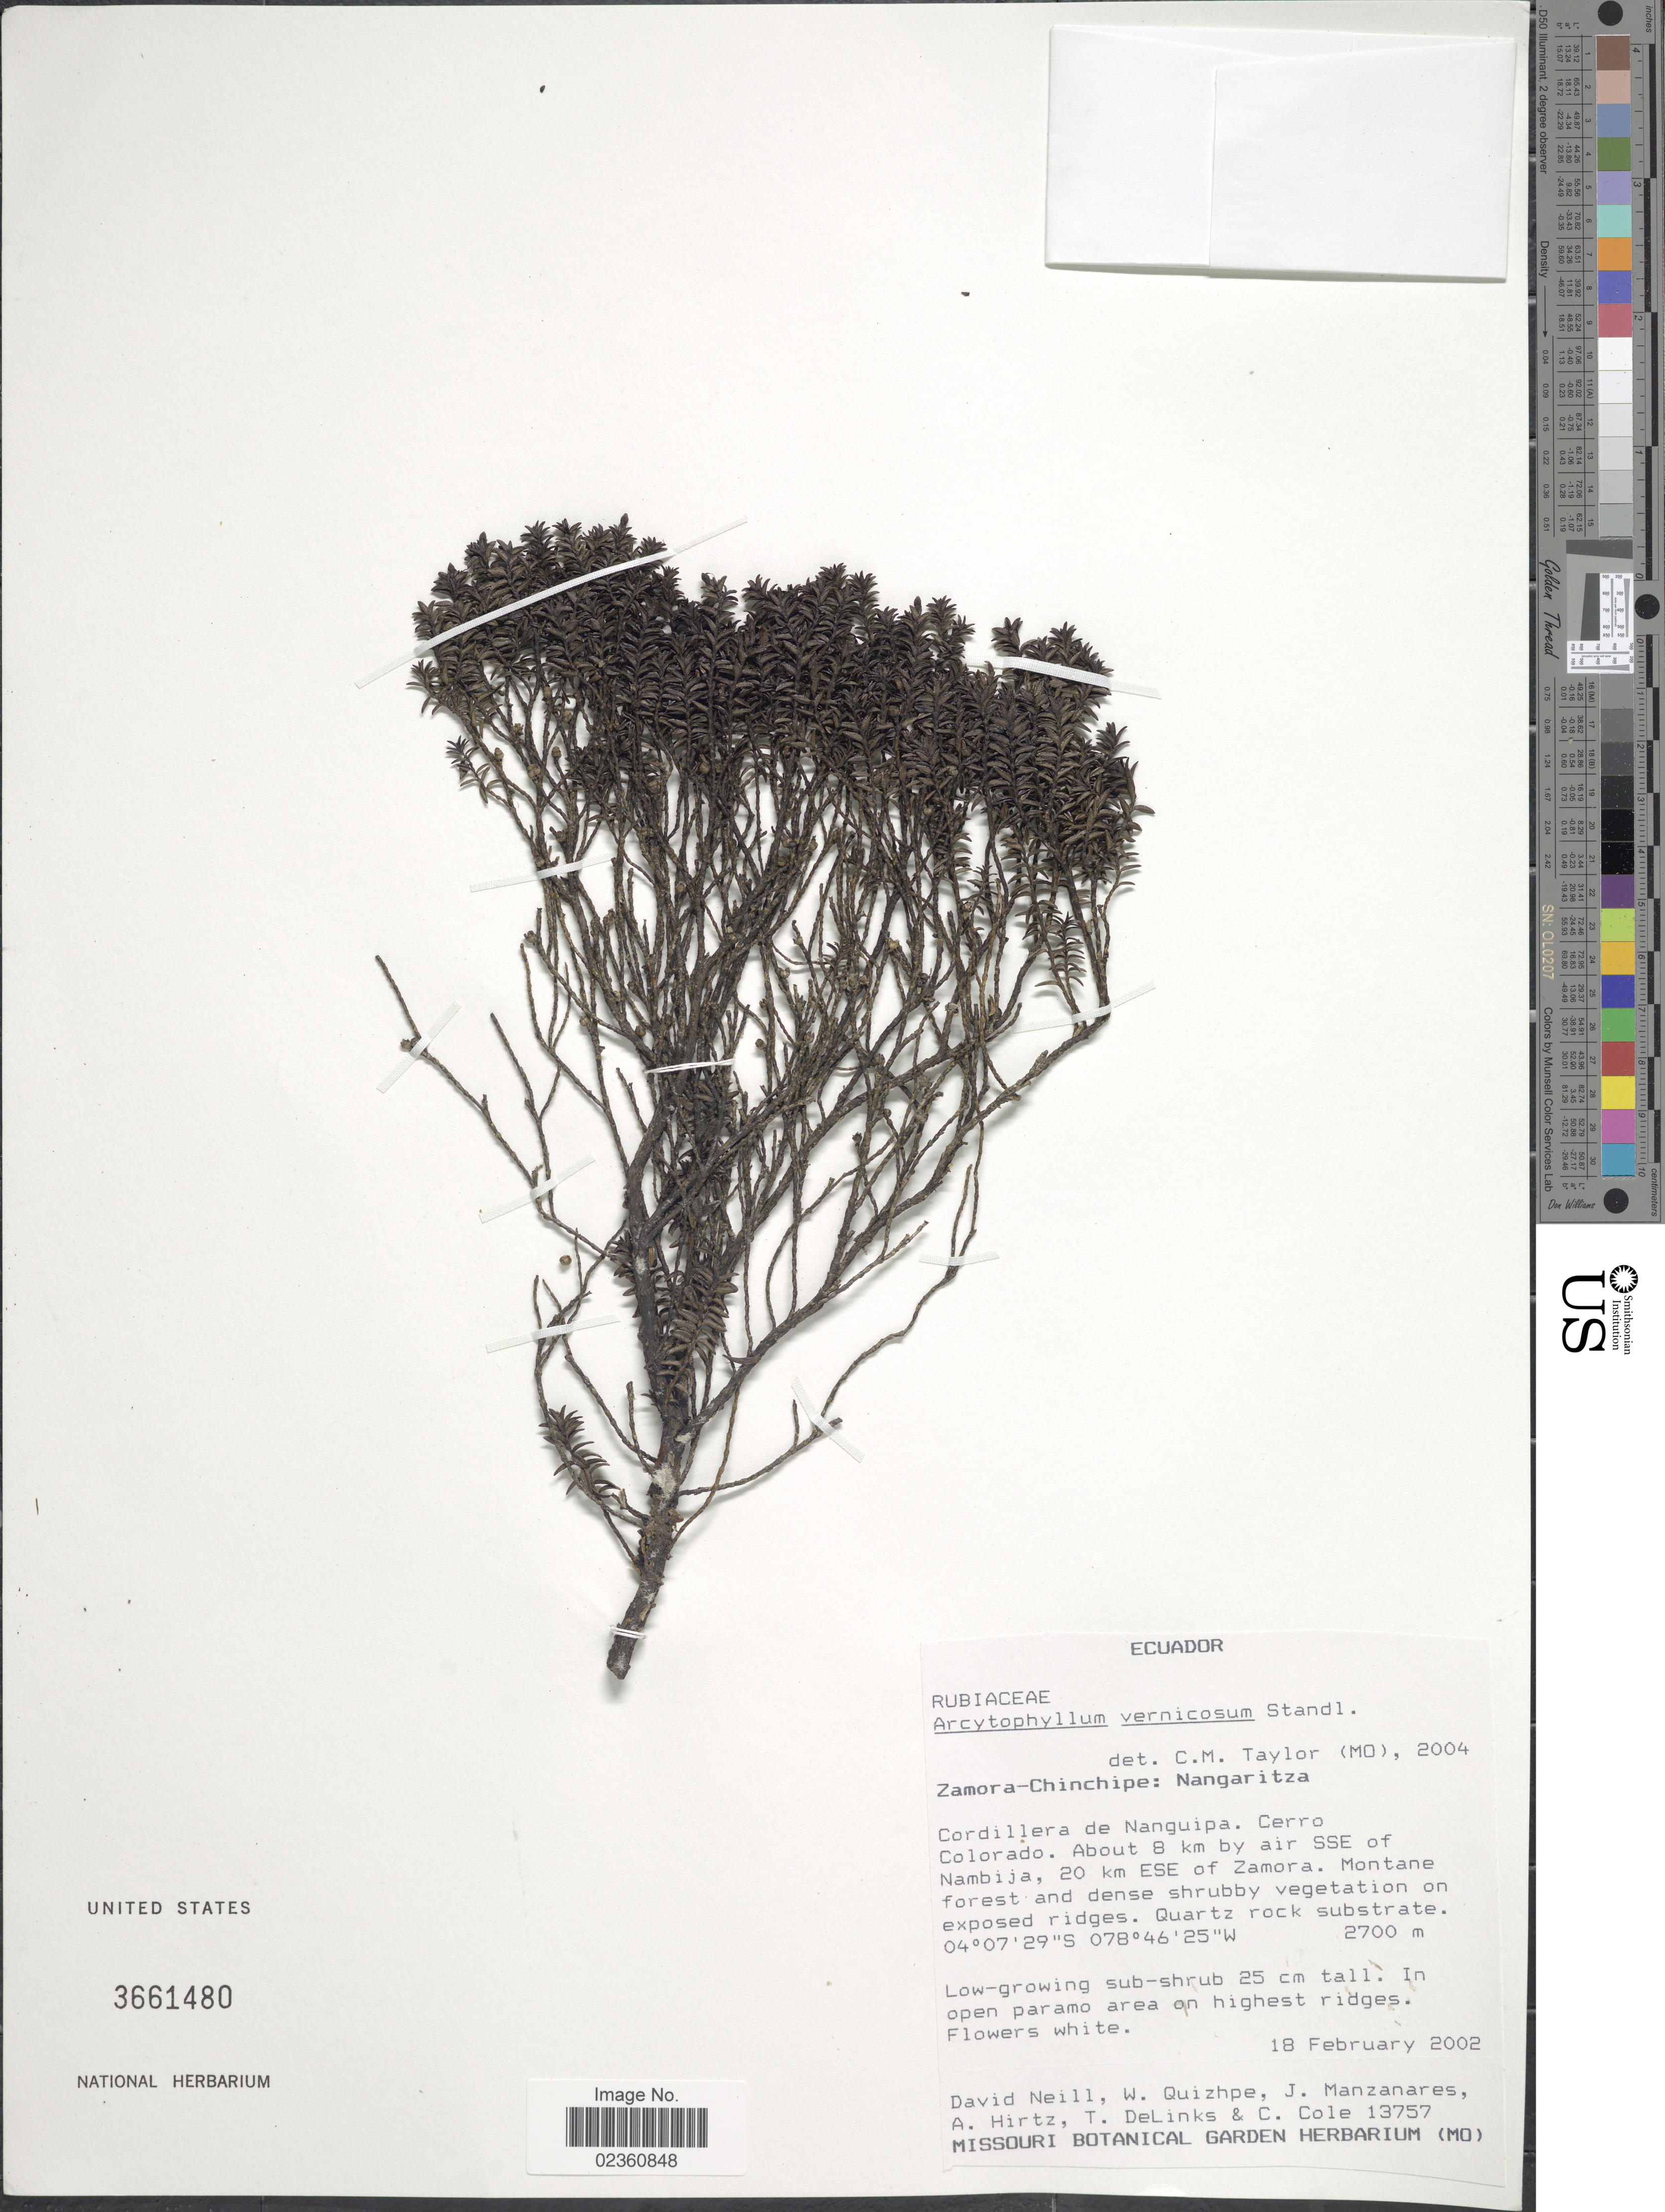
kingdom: Plantae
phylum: Tracheophyta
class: Magnoliopsida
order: Gentianales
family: Rubiaceae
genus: Arcytophyllum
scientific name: Arcytophyllum vernicosum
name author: Standl.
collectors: D. Neill, W. Quizhpe, J. Manzanares, A. Hirtz & et al.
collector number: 13757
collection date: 2002-02-18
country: Ecuador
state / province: Zamora-Chinchipe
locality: Nangaritza, Cordillera de Nanguipa. Cerro Colorado. About 8 km by air SSE of Nambija, 20 km ESE of Zamora. Montane forest and dense shrubby vegetation on exposed ridges. Quartz rock substrate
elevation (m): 2700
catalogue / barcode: US 3661480